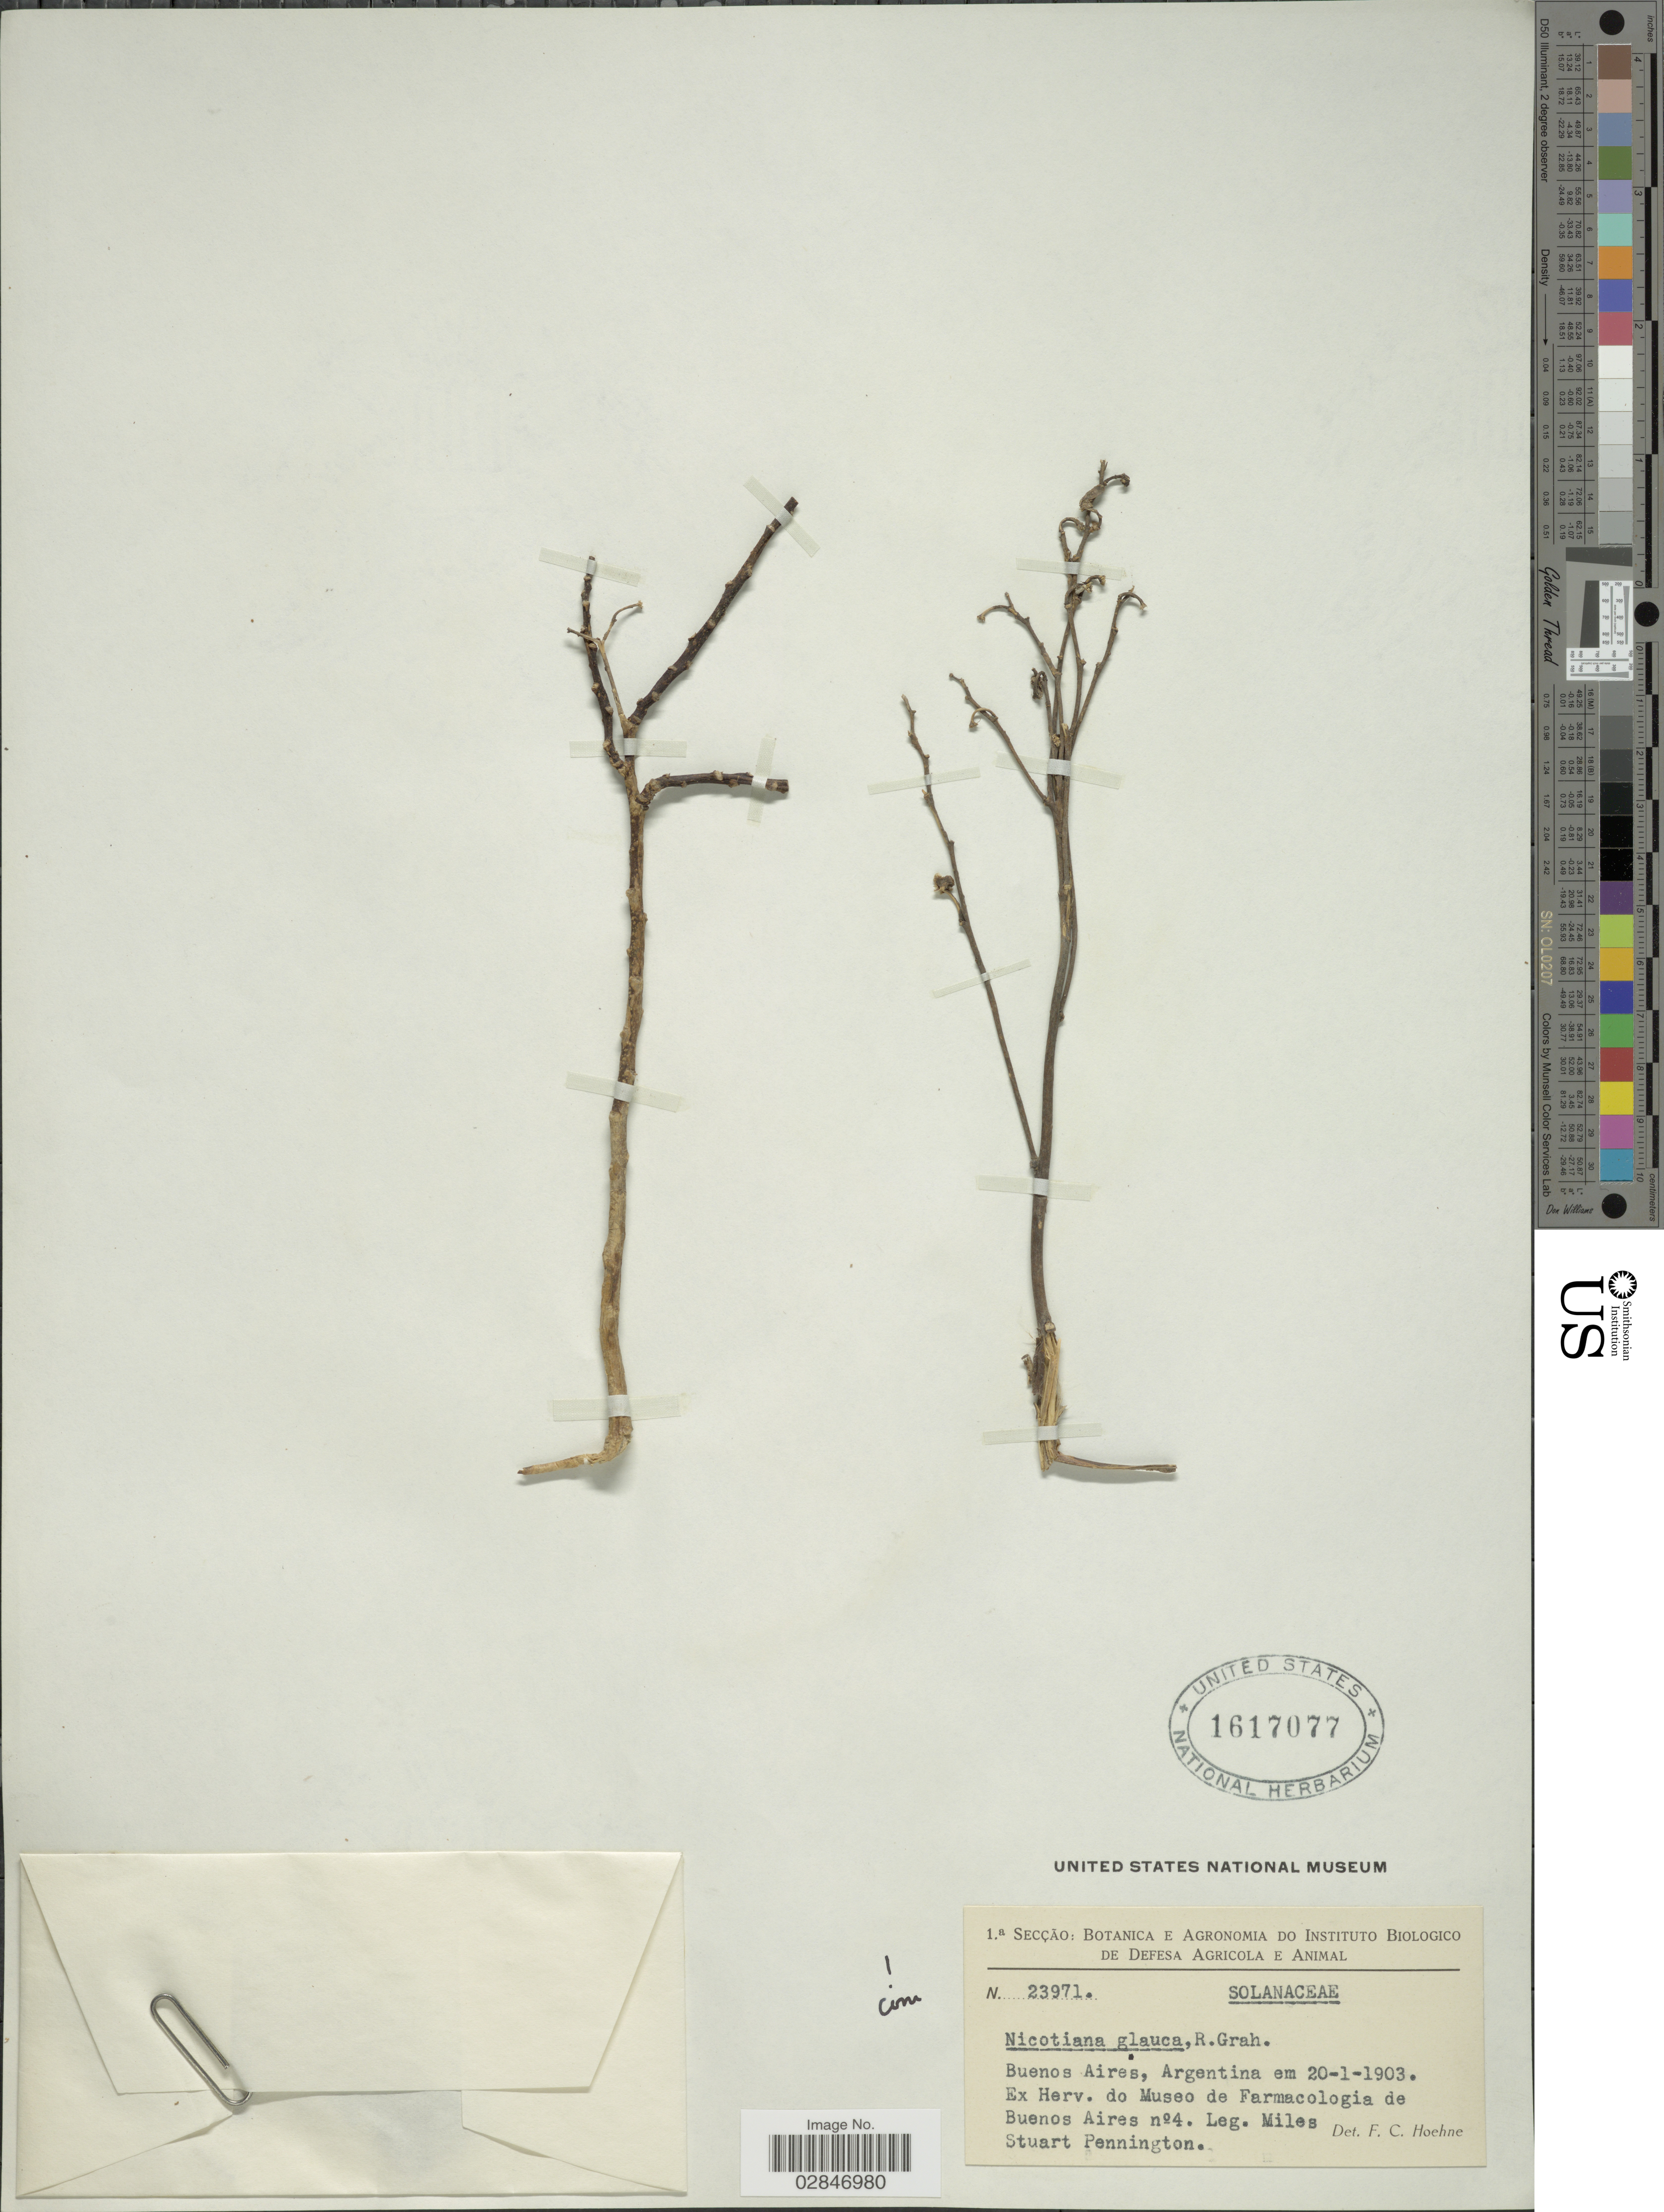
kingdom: Plantae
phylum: Tracheophyta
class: Magnoliopsida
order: Solanales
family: Solanaceae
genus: Nicotiana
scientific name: Nicotiana glauca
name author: Graham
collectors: M. Pennington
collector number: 23971/4?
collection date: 1903-01-20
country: Argentina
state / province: Buenos Aires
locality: Buenos Aires, Argentina.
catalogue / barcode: US 1617077